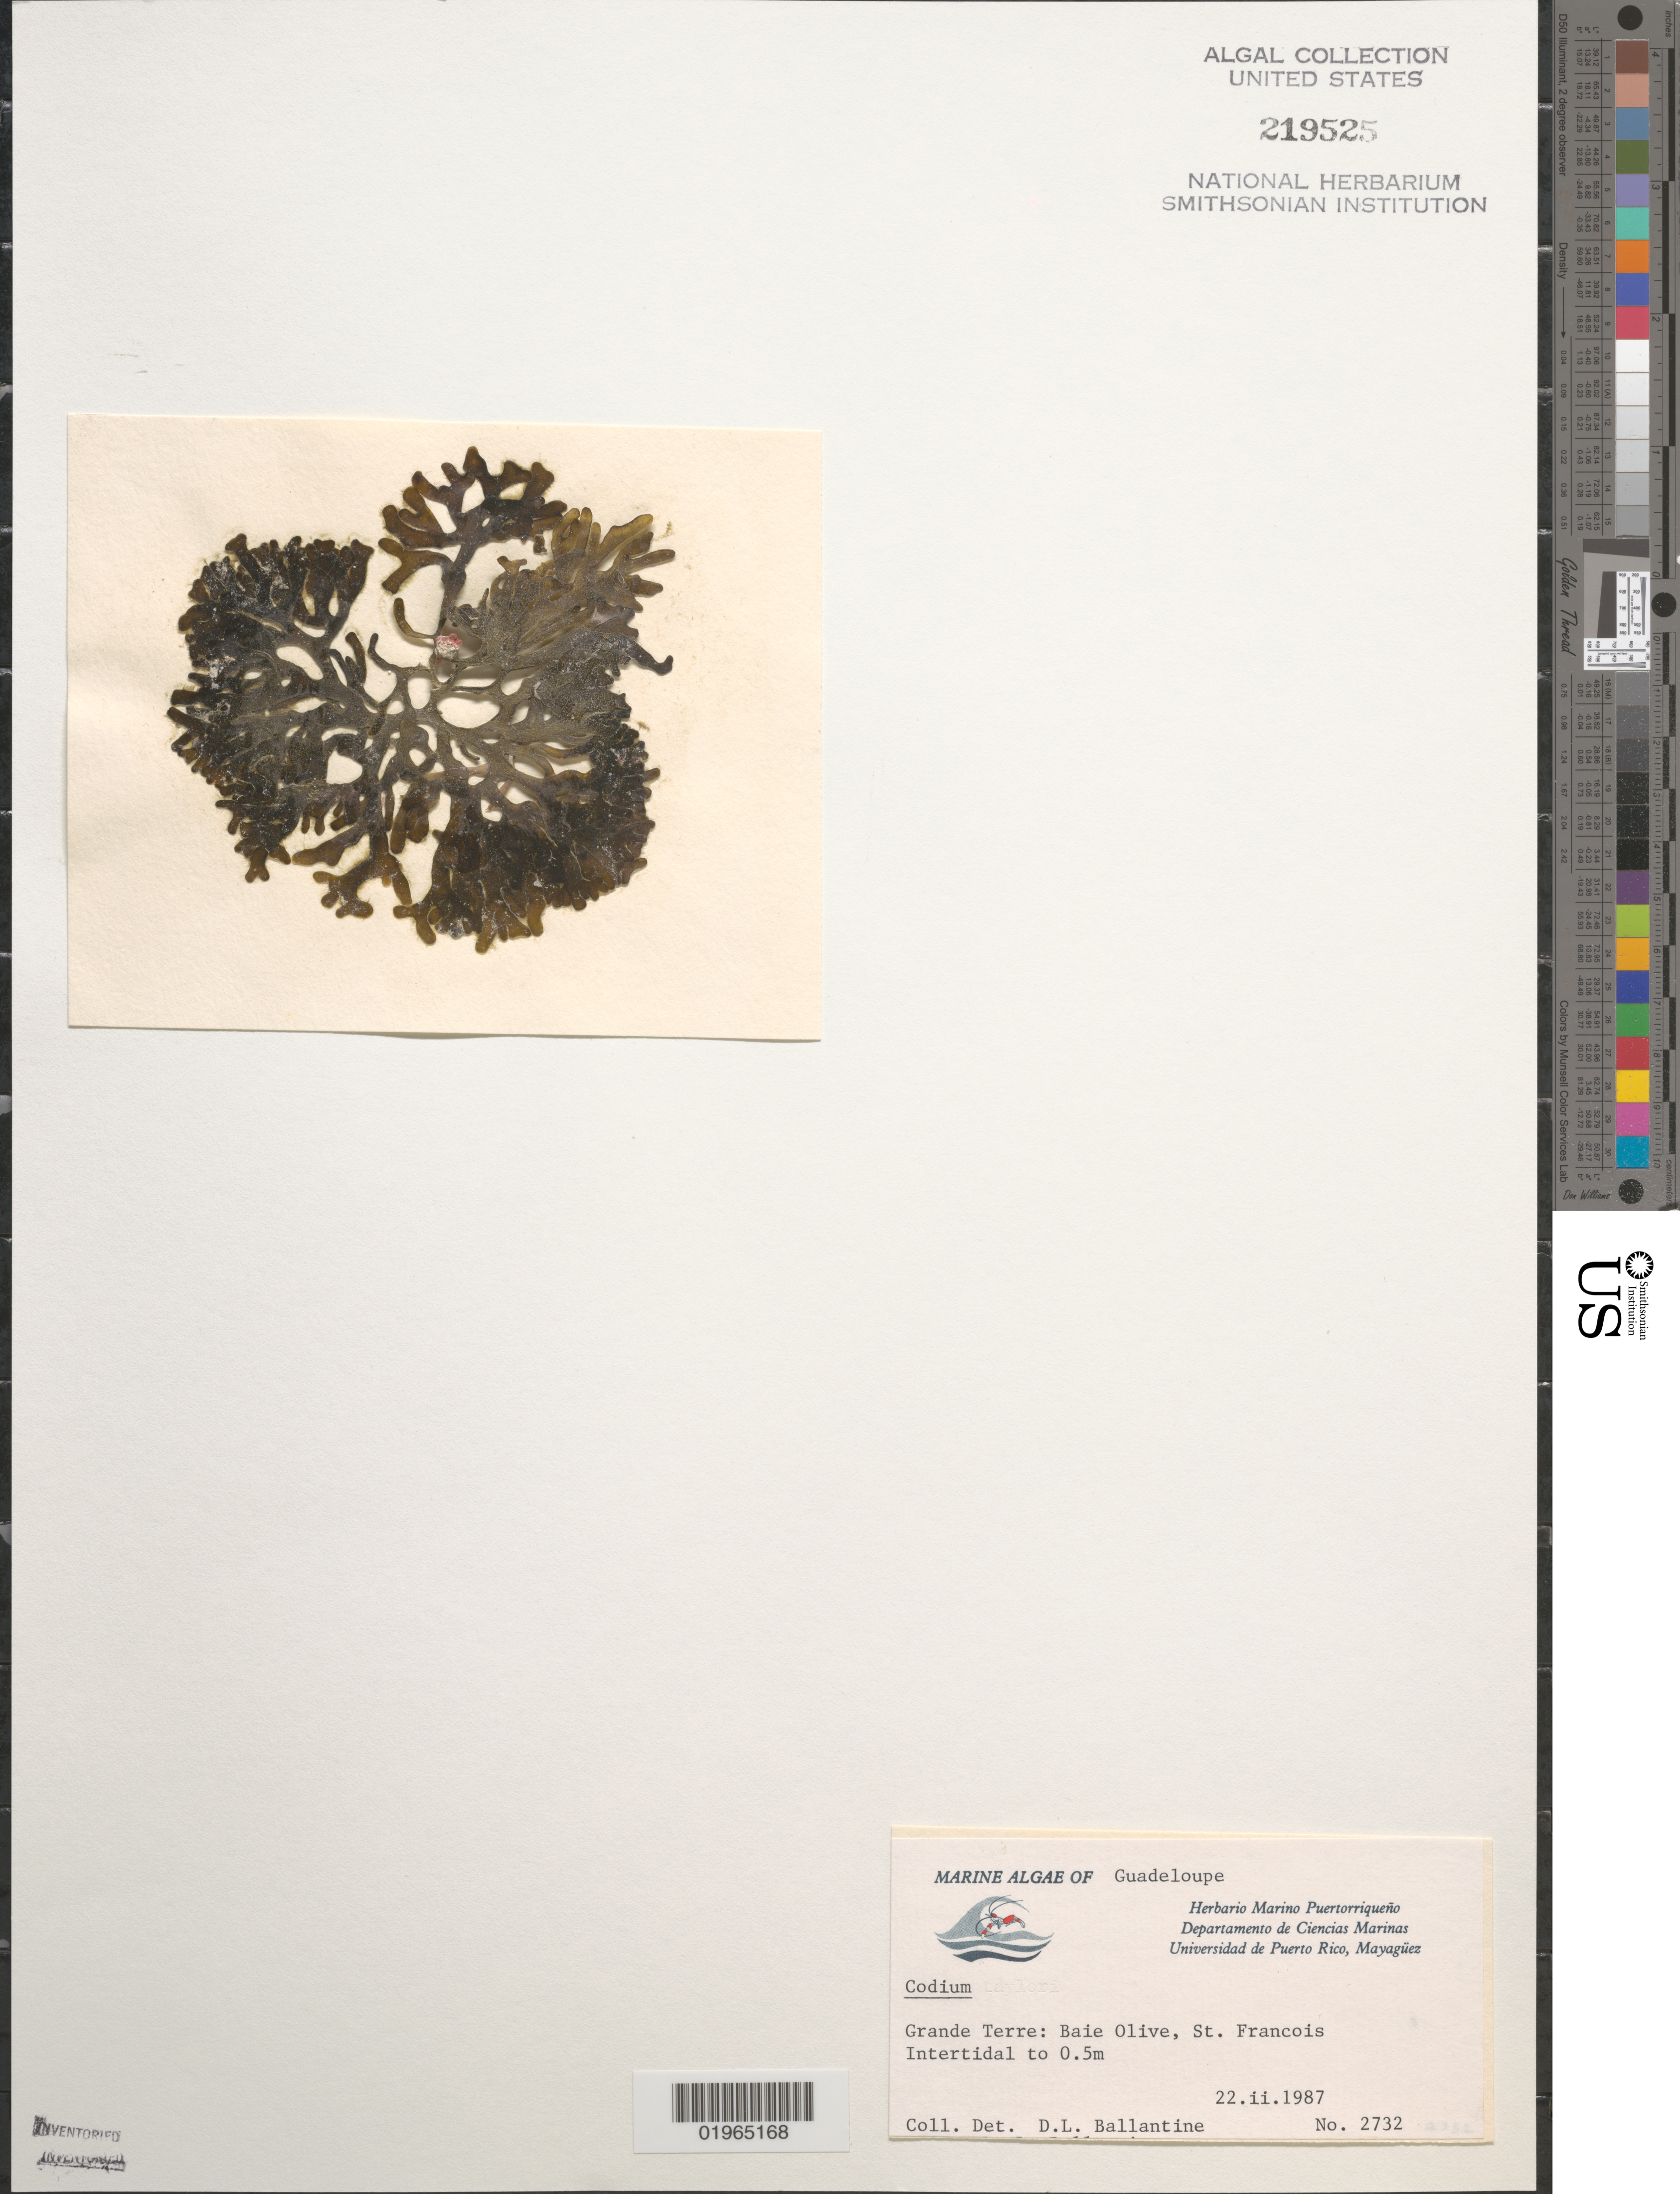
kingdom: Plantae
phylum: Chlorophyta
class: Ulvophyceae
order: Bryopsidales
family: Codiaceae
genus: Codium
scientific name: Codium sp.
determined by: Ballantine, D. L.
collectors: D.L. Ballantine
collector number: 2732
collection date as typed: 22 Feb 1987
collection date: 1987-02-22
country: Guadeloupe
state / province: Grande-Terre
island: Grande Terre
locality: Baie Olive, St. Francois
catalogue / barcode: US 219525